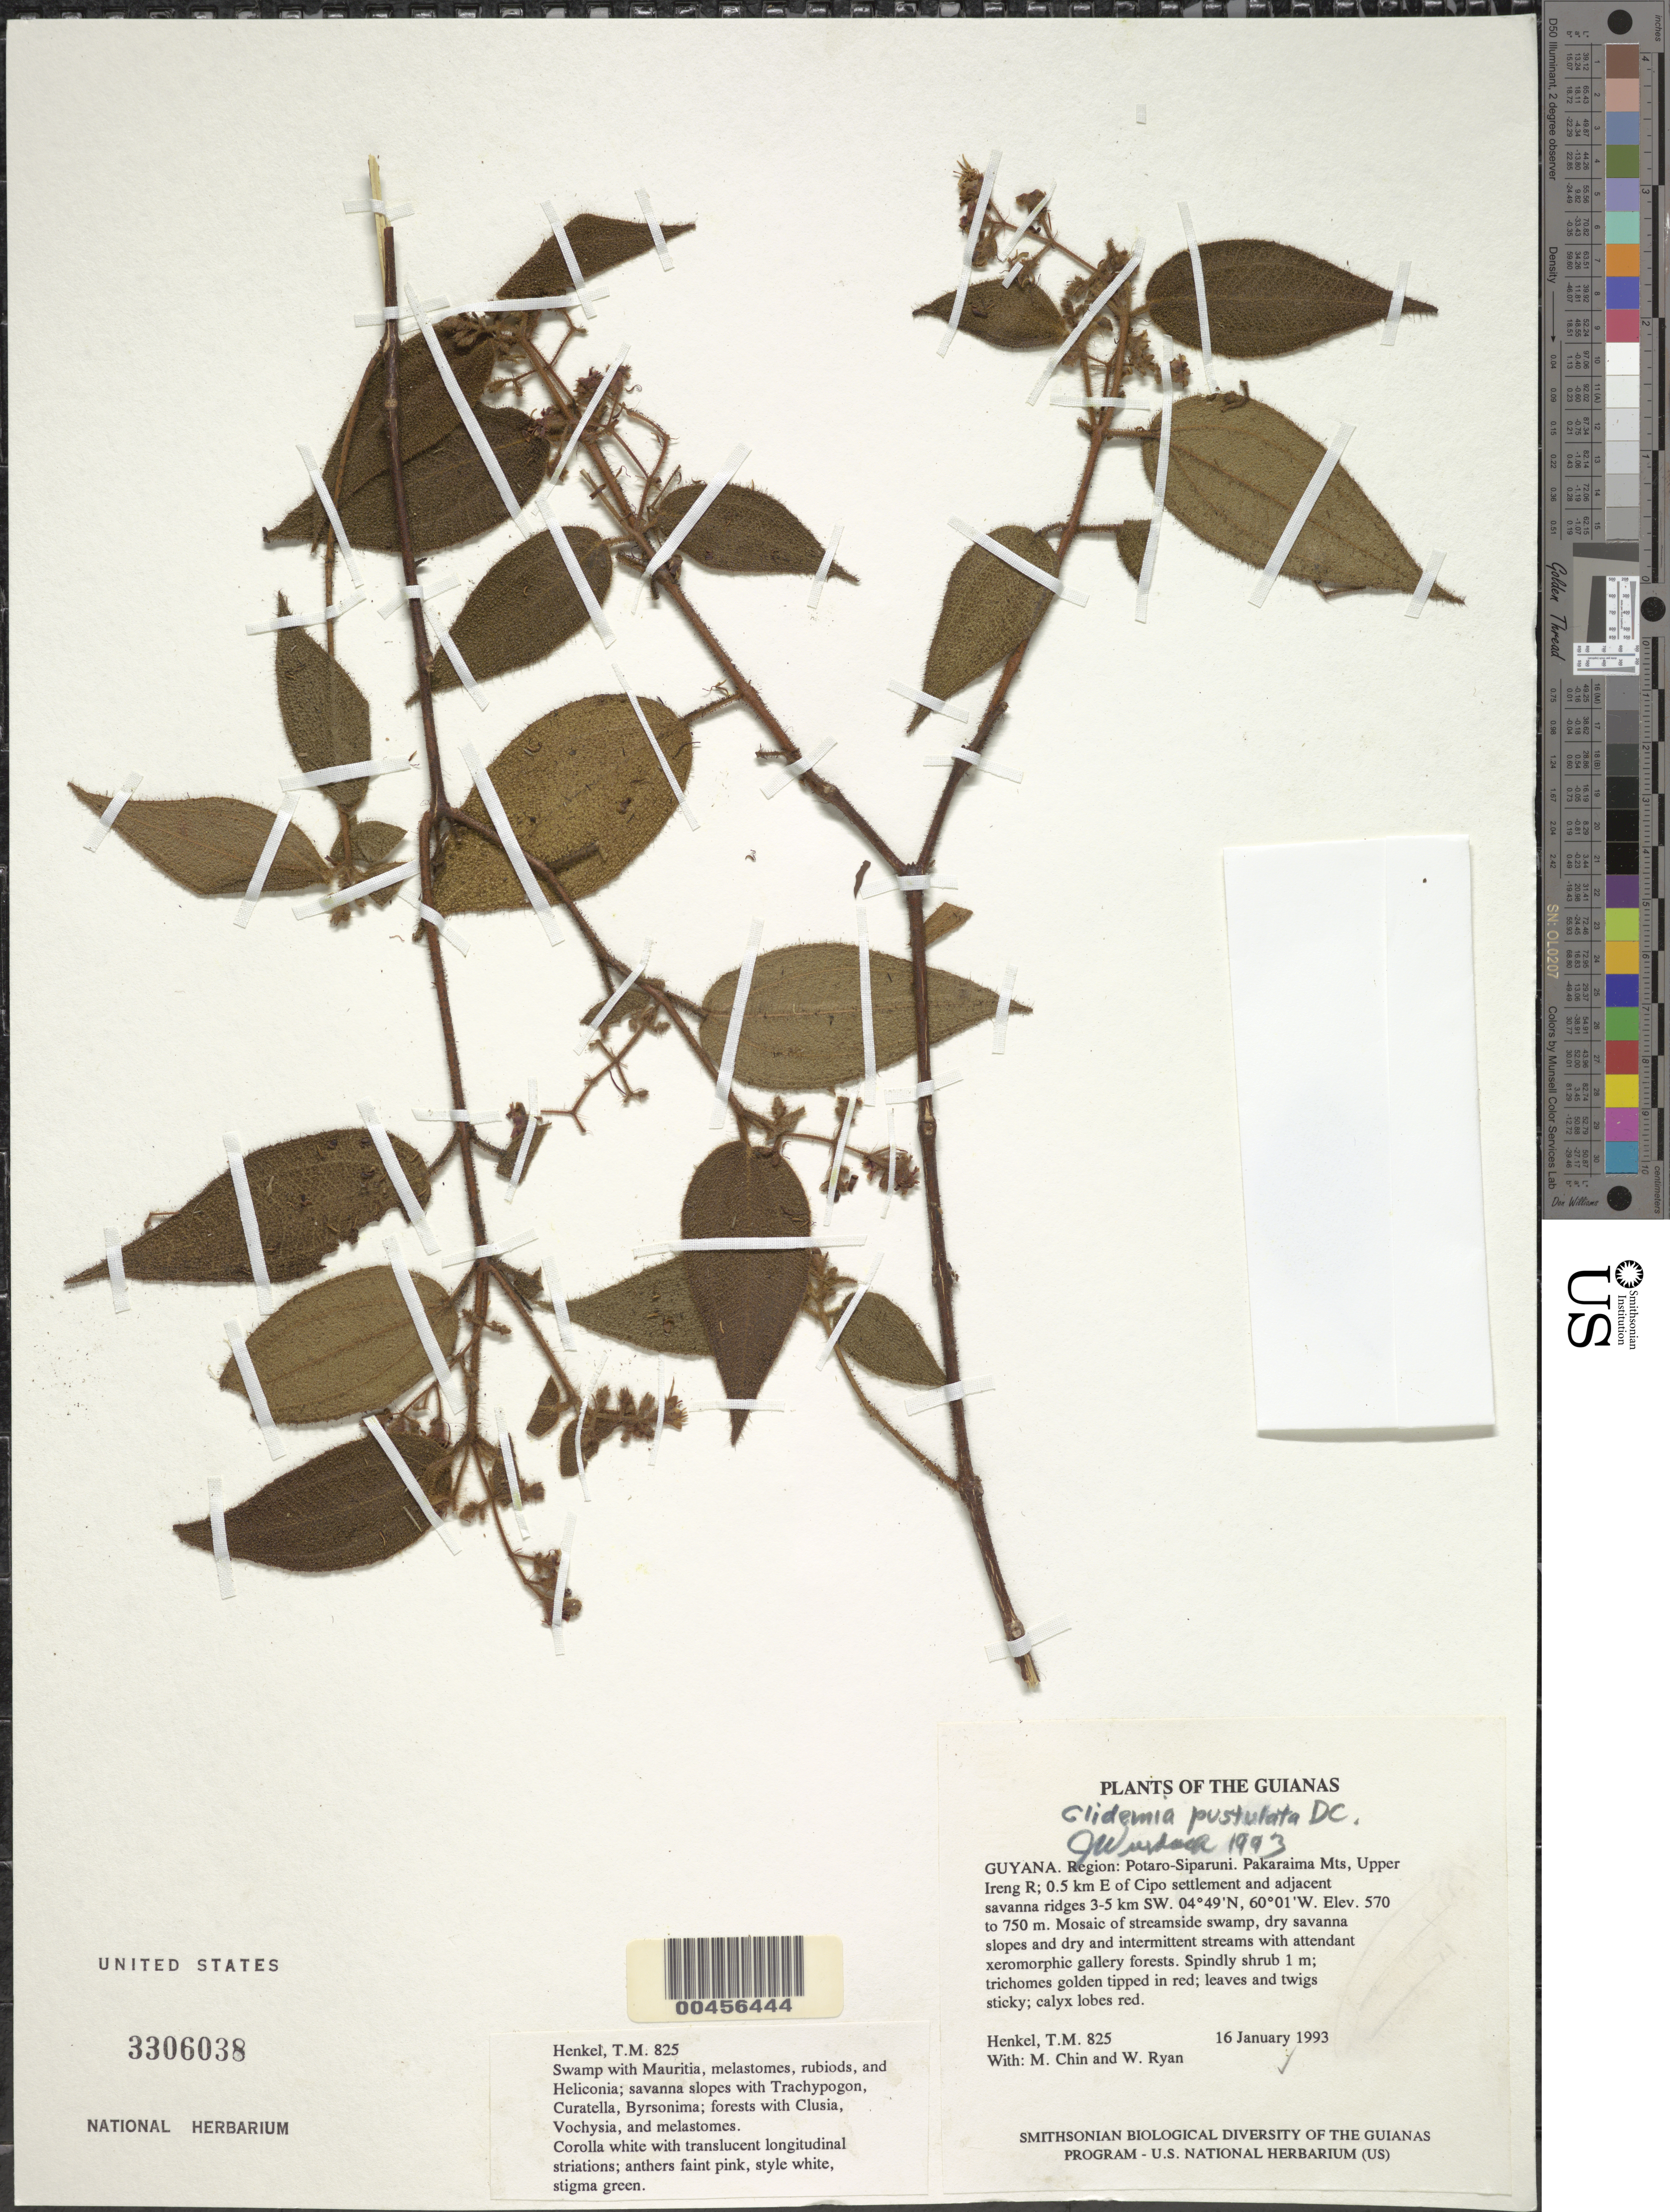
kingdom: Plantae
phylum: Tracheophyta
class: Magnoliopsida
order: Myrtales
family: Melastomataceae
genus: Clidemia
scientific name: Clidemia pustulata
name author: DC.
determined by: Wurdack, John J., (US), US (UNITED STATES)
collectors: T. Henkel, M. Chin & W. Ryan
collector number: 825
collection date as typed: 16 January 1993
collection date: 1993-01-16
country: Guyana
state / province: Potaro-Siparuni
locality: Pakaraima Mts, Upper Ireng R; 0.5 km E of Cipo settlement and adjacent savanna ridges 3-5 km SW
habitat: Mosaic of streamside swamp, dry savanna slopes and dry and intermittent streams with attendant xeromorphic gallery forests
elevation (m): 570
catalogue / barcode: US 3306038